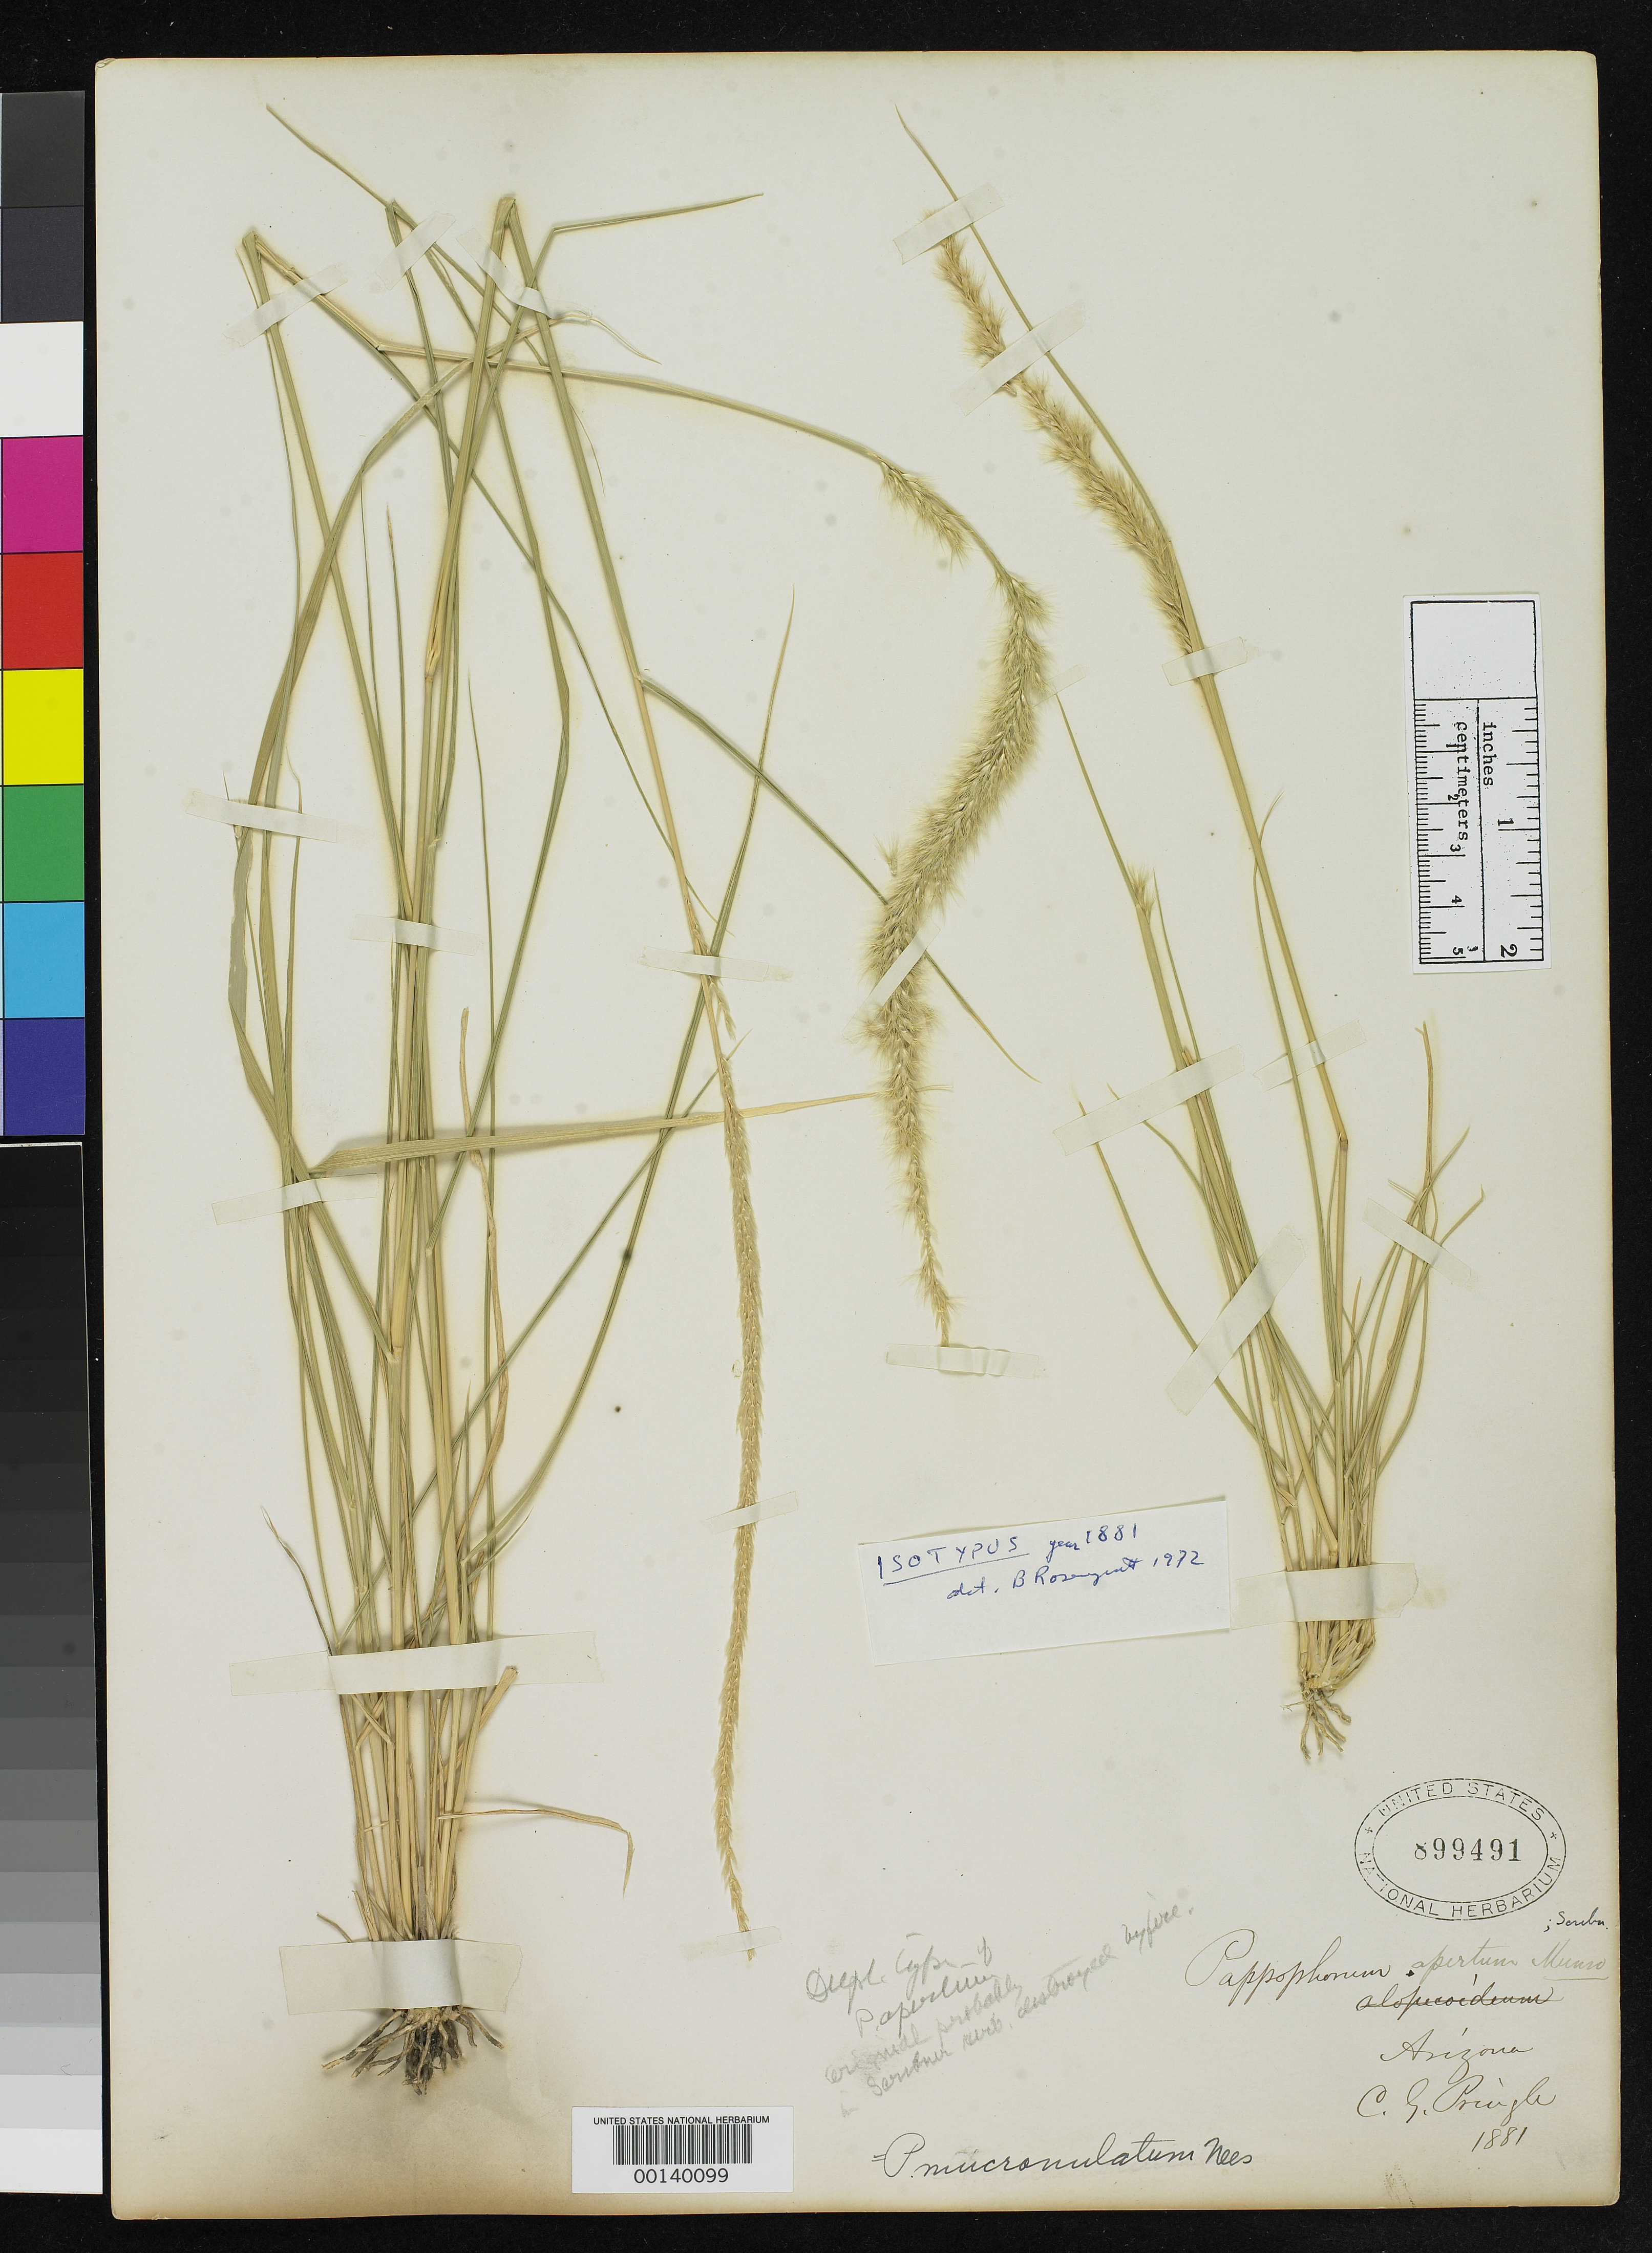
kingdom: Plantae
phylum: Tracheophyta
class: Liliopsida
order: Poales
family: Poaceae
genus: Pappophorum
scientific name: Pappophorum apertum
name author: Munro ex Scribn.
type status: Type Collection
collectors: C. G. Pringle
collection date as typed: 1881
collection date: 1881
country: United States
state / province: Arizona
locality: Camp Lowell.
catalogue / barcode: US 899491